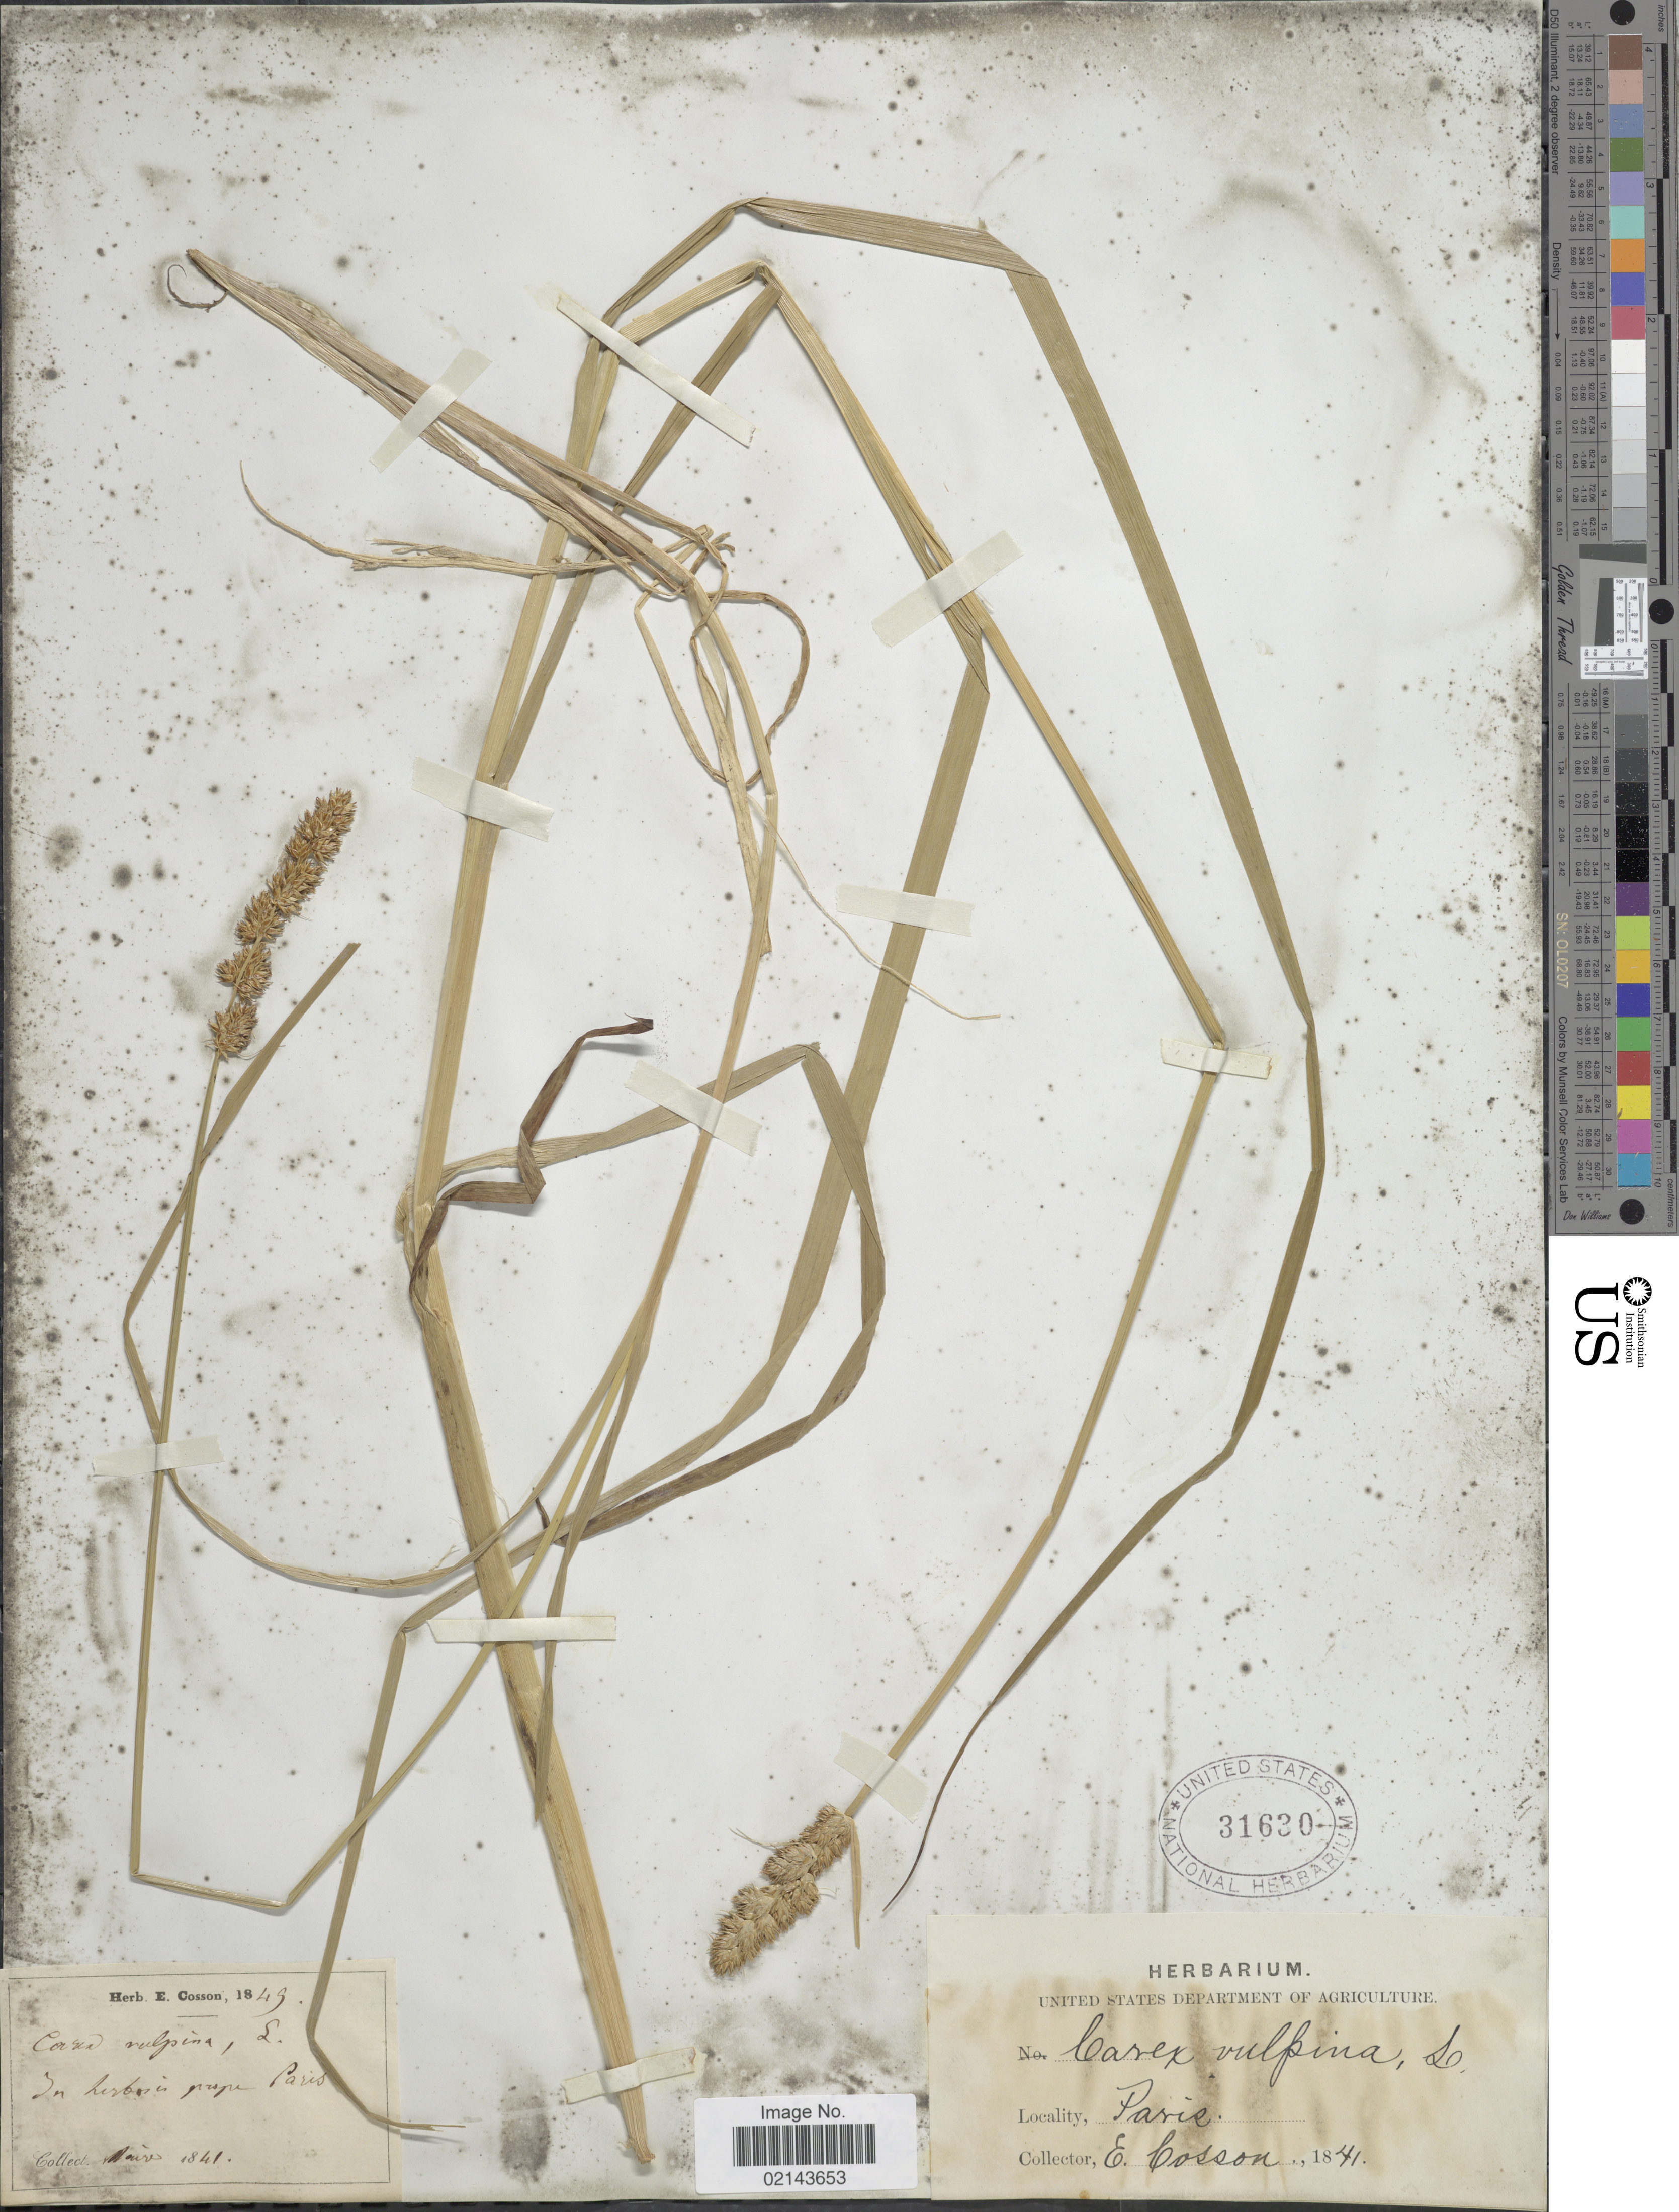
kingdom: Plantae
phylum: Tracheophyta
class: Liliopsida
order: Poales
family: Cyperaceae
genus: Carex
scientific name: Carex vulpina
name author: L.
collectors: E. Cosson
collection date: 1841-03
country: France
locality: In herbosis prope Paris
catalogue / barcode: US 31630